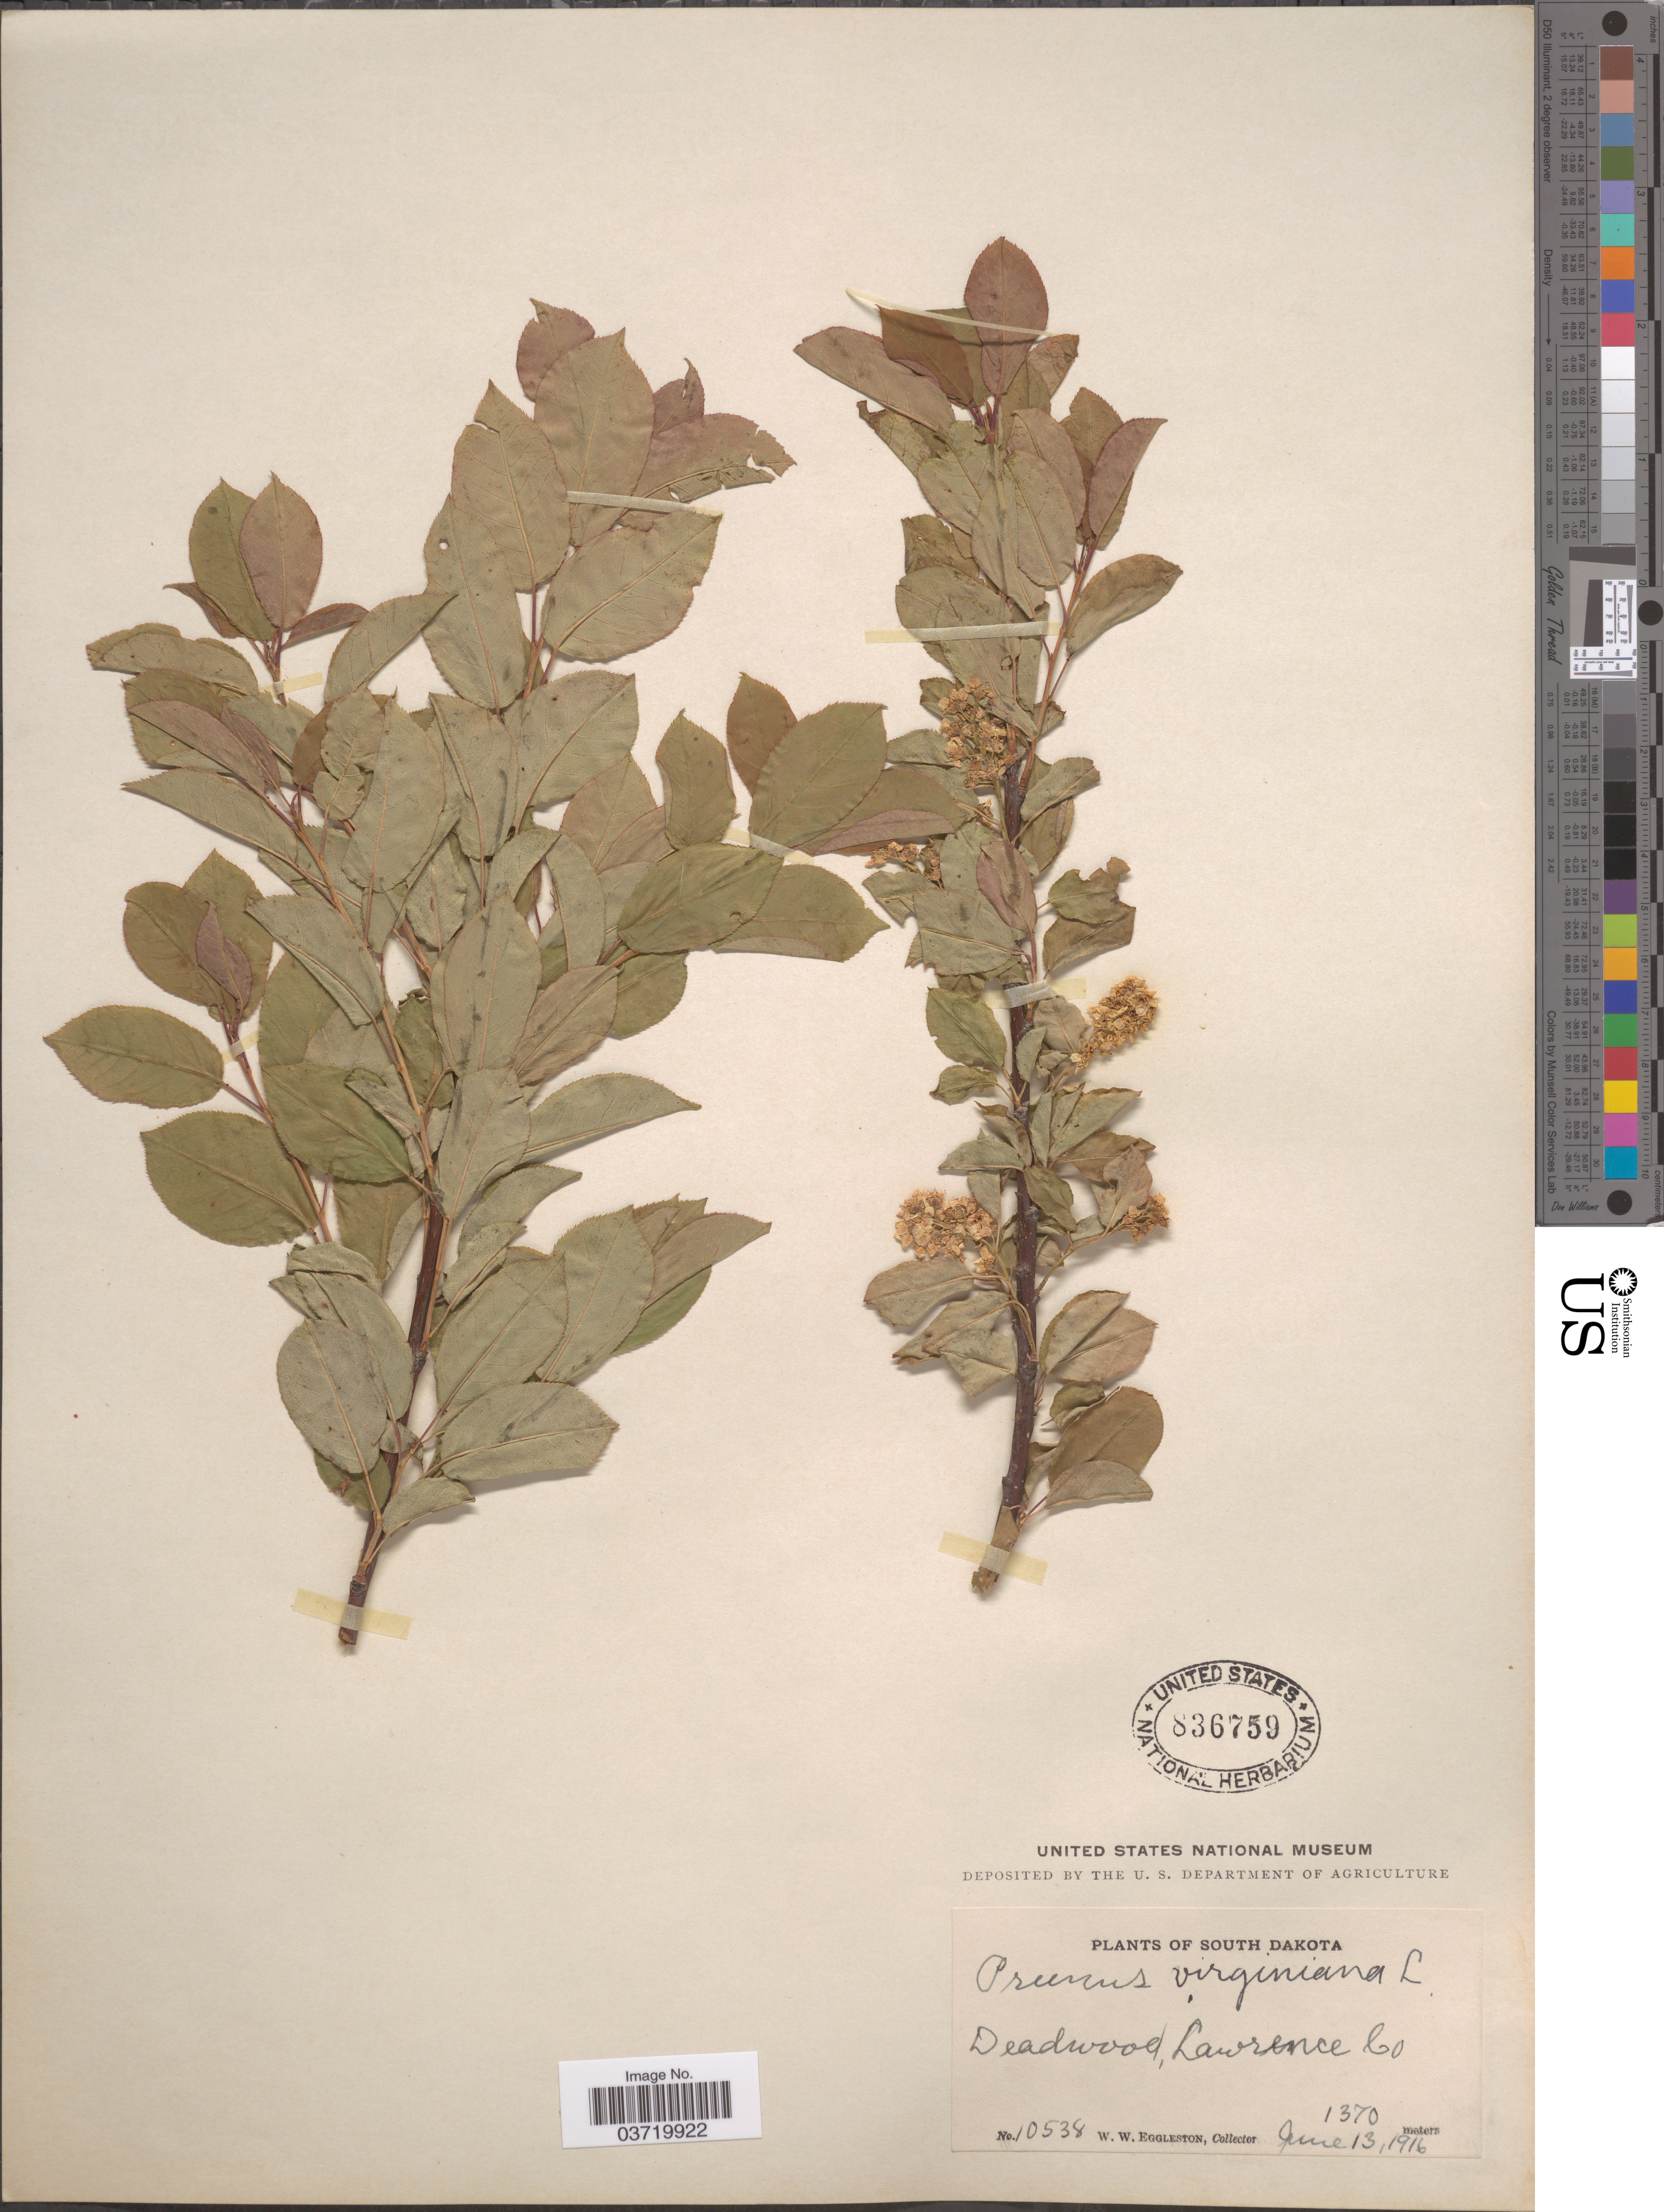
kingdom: Plantae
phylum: Tracheophyta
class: Magnoliopsida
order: Rosales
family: Rosaceae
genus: Prunus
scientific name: Prunus virginiana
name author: L.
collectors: W. W. Eggleston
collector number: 10538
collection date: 1916-06-13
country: United States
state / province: South Dakota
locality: Deadwood, Lawrence Co.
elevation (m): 1370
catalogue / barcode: US 836759